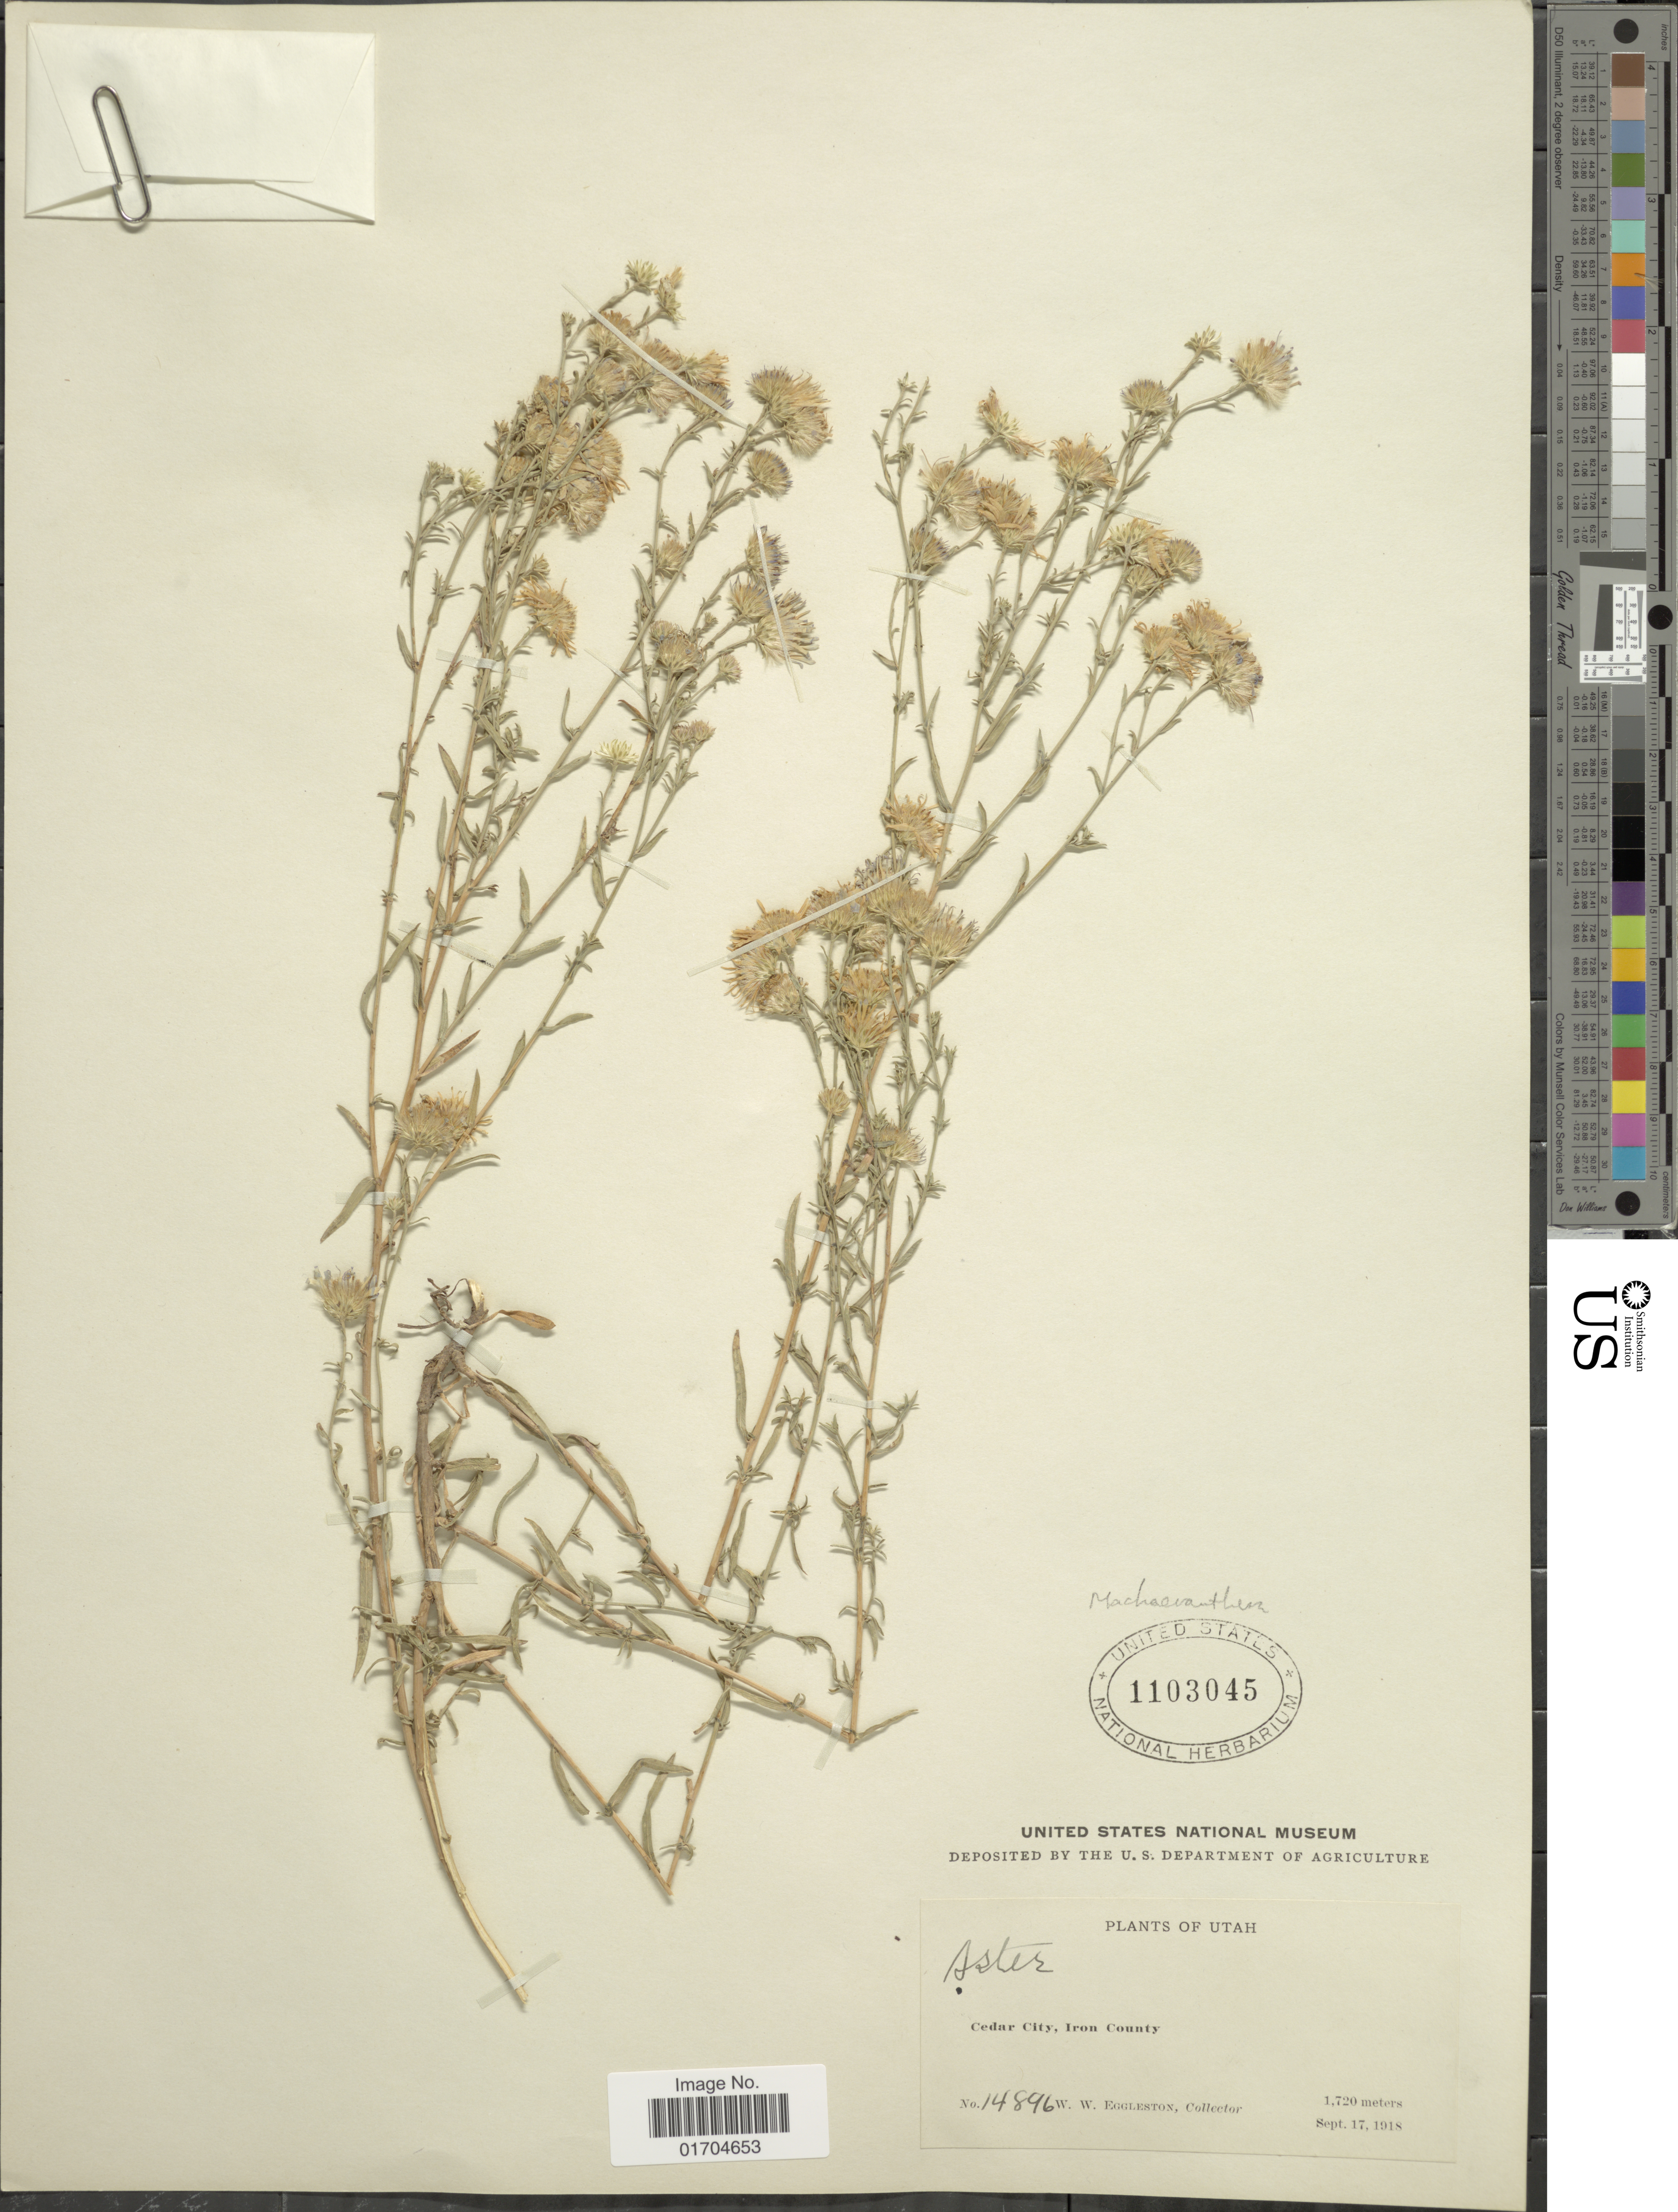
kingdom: Plantae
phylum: Tracheophyta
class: Magnoliopsida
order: Asterales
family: Asteraceae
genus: Symphyotrichum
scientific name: Symphyotrichum sp.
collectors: W. W. Eggleston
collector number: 14896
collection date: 1918-09-17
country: United States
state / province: Utah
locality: Cedar City, Iron County.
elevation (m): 1720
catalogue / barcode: US 1103045